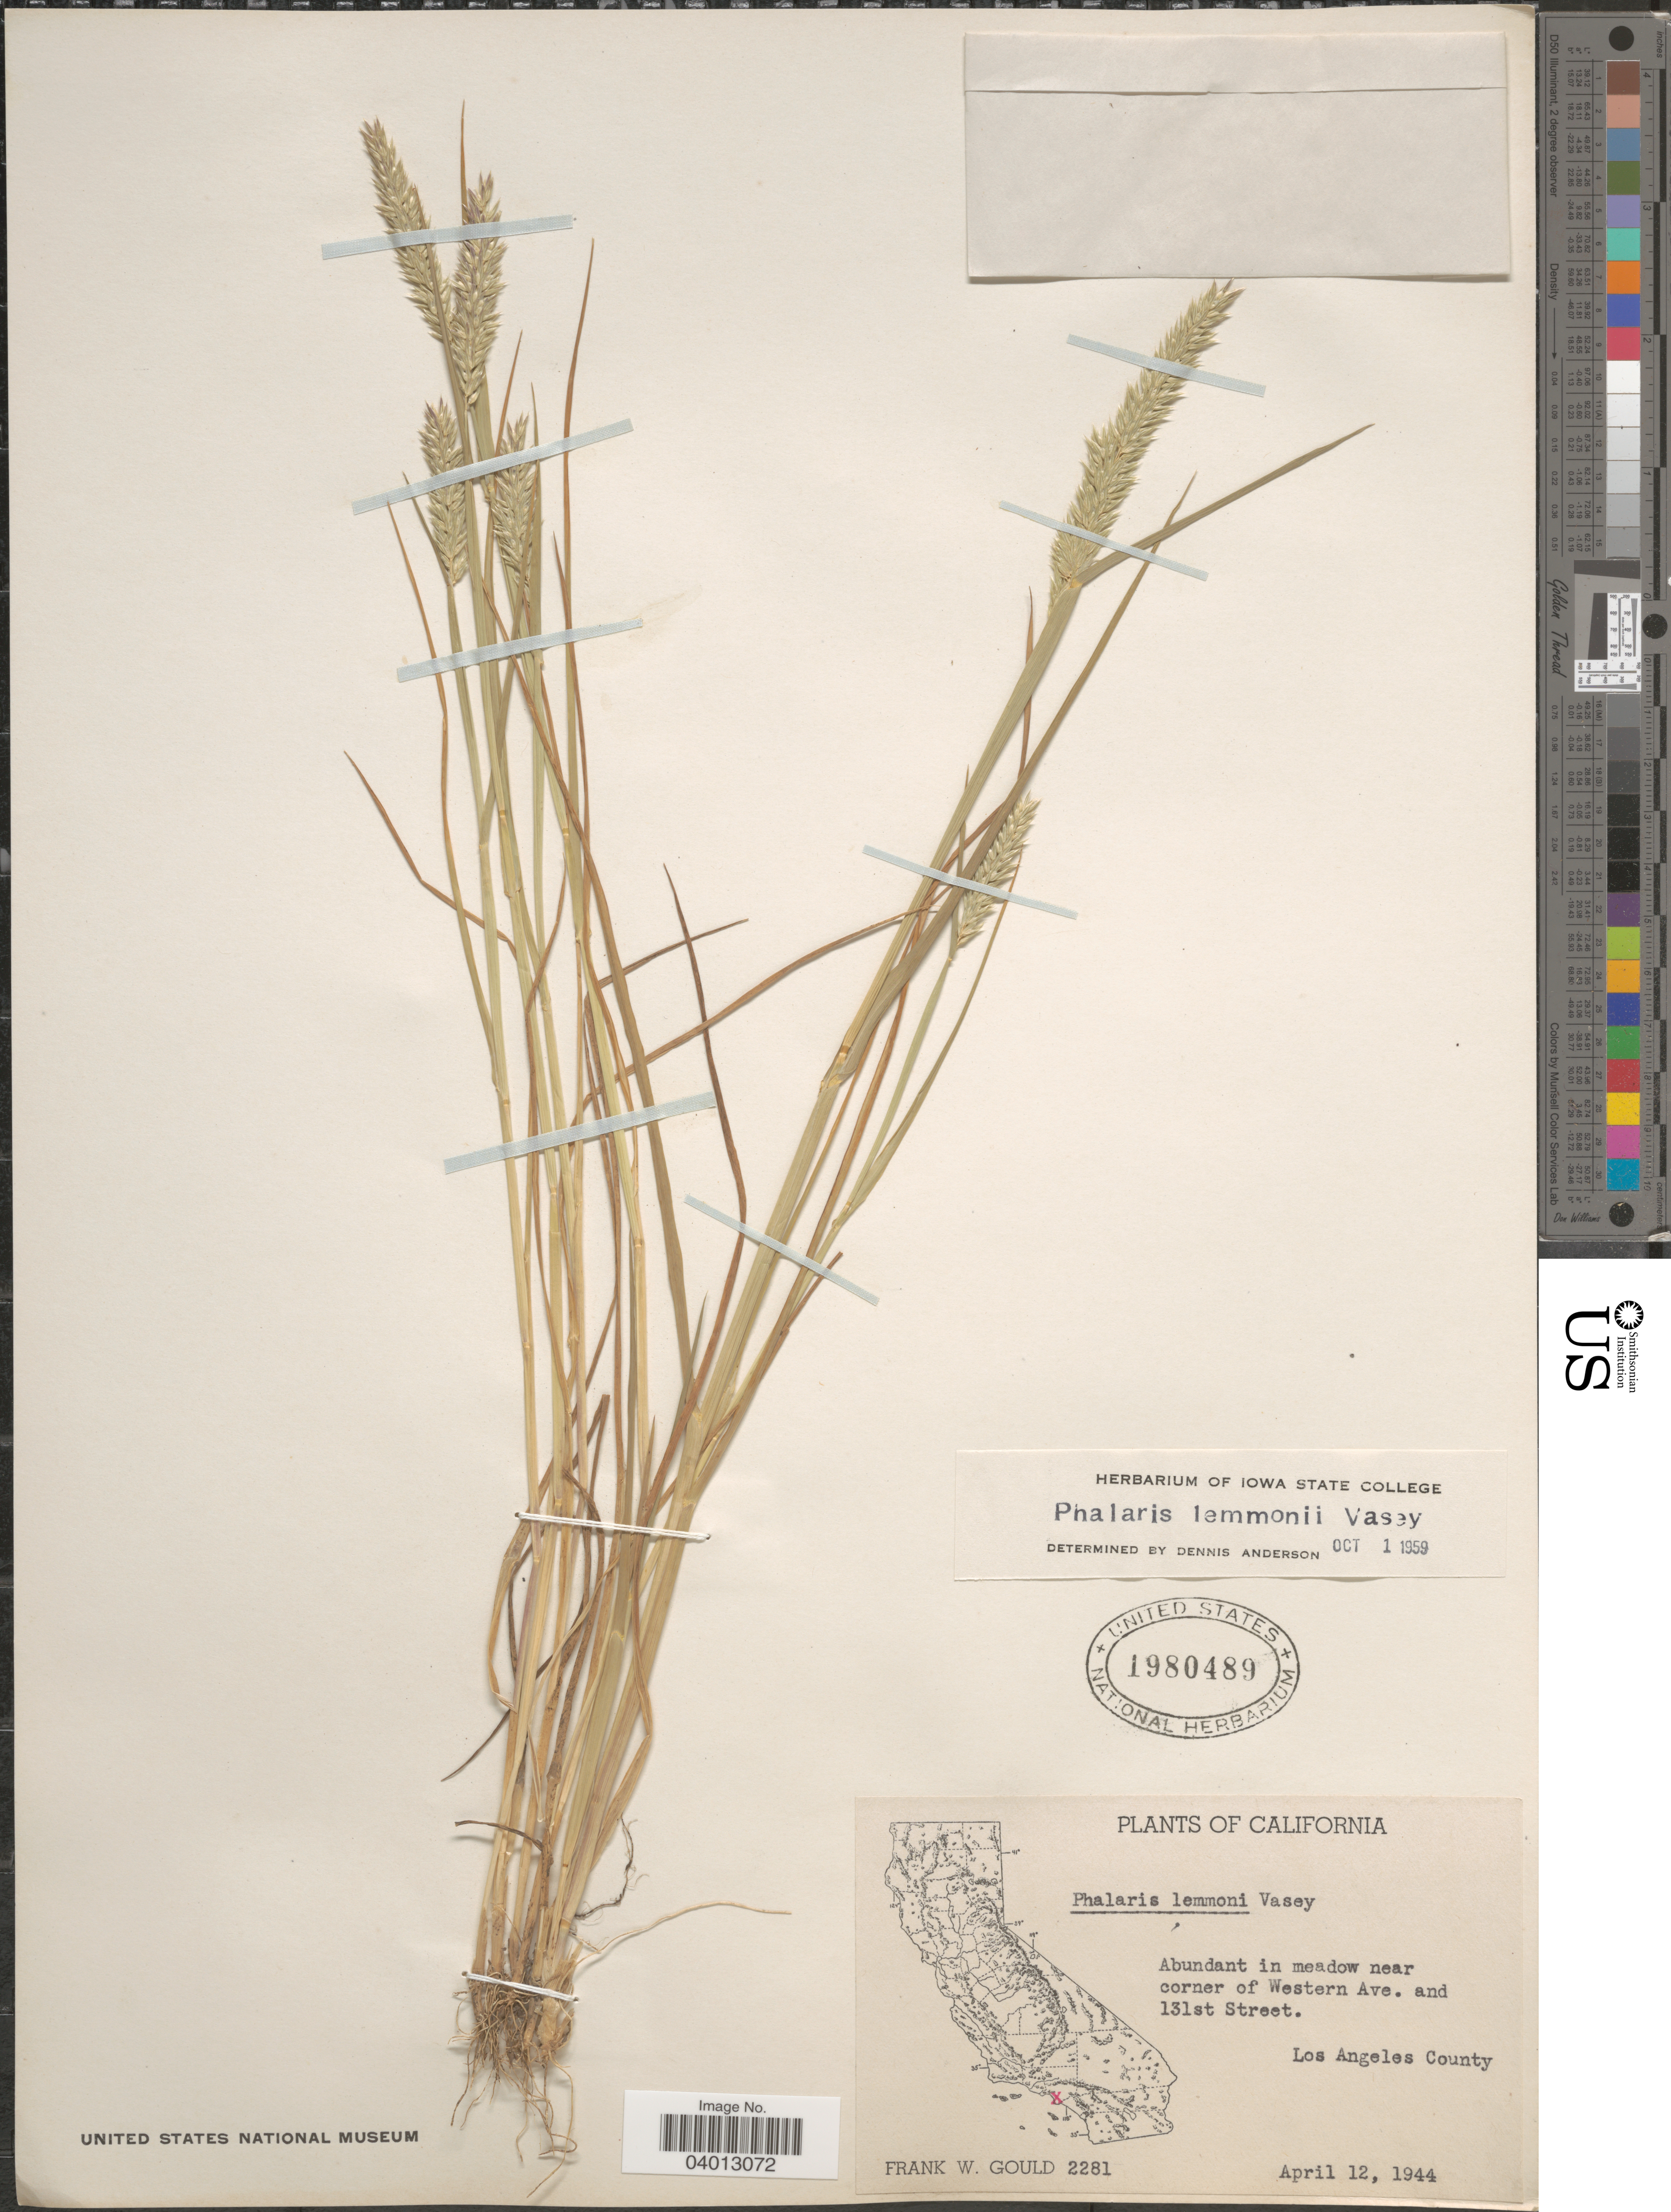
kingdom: Plantae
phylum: Tracheophyta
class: Liliopsida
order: Poales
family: Poaceae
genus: Phalaris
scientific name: Phalaris lemmonii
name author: Vasey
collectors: F. W. Gould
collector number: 2281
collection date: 1944-04-12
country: United States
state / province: California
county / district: Los Angeles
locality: Abundant in meadow near corner of Western Ave. and 131st Street. Los Angeles County.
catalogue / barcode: US 1980489